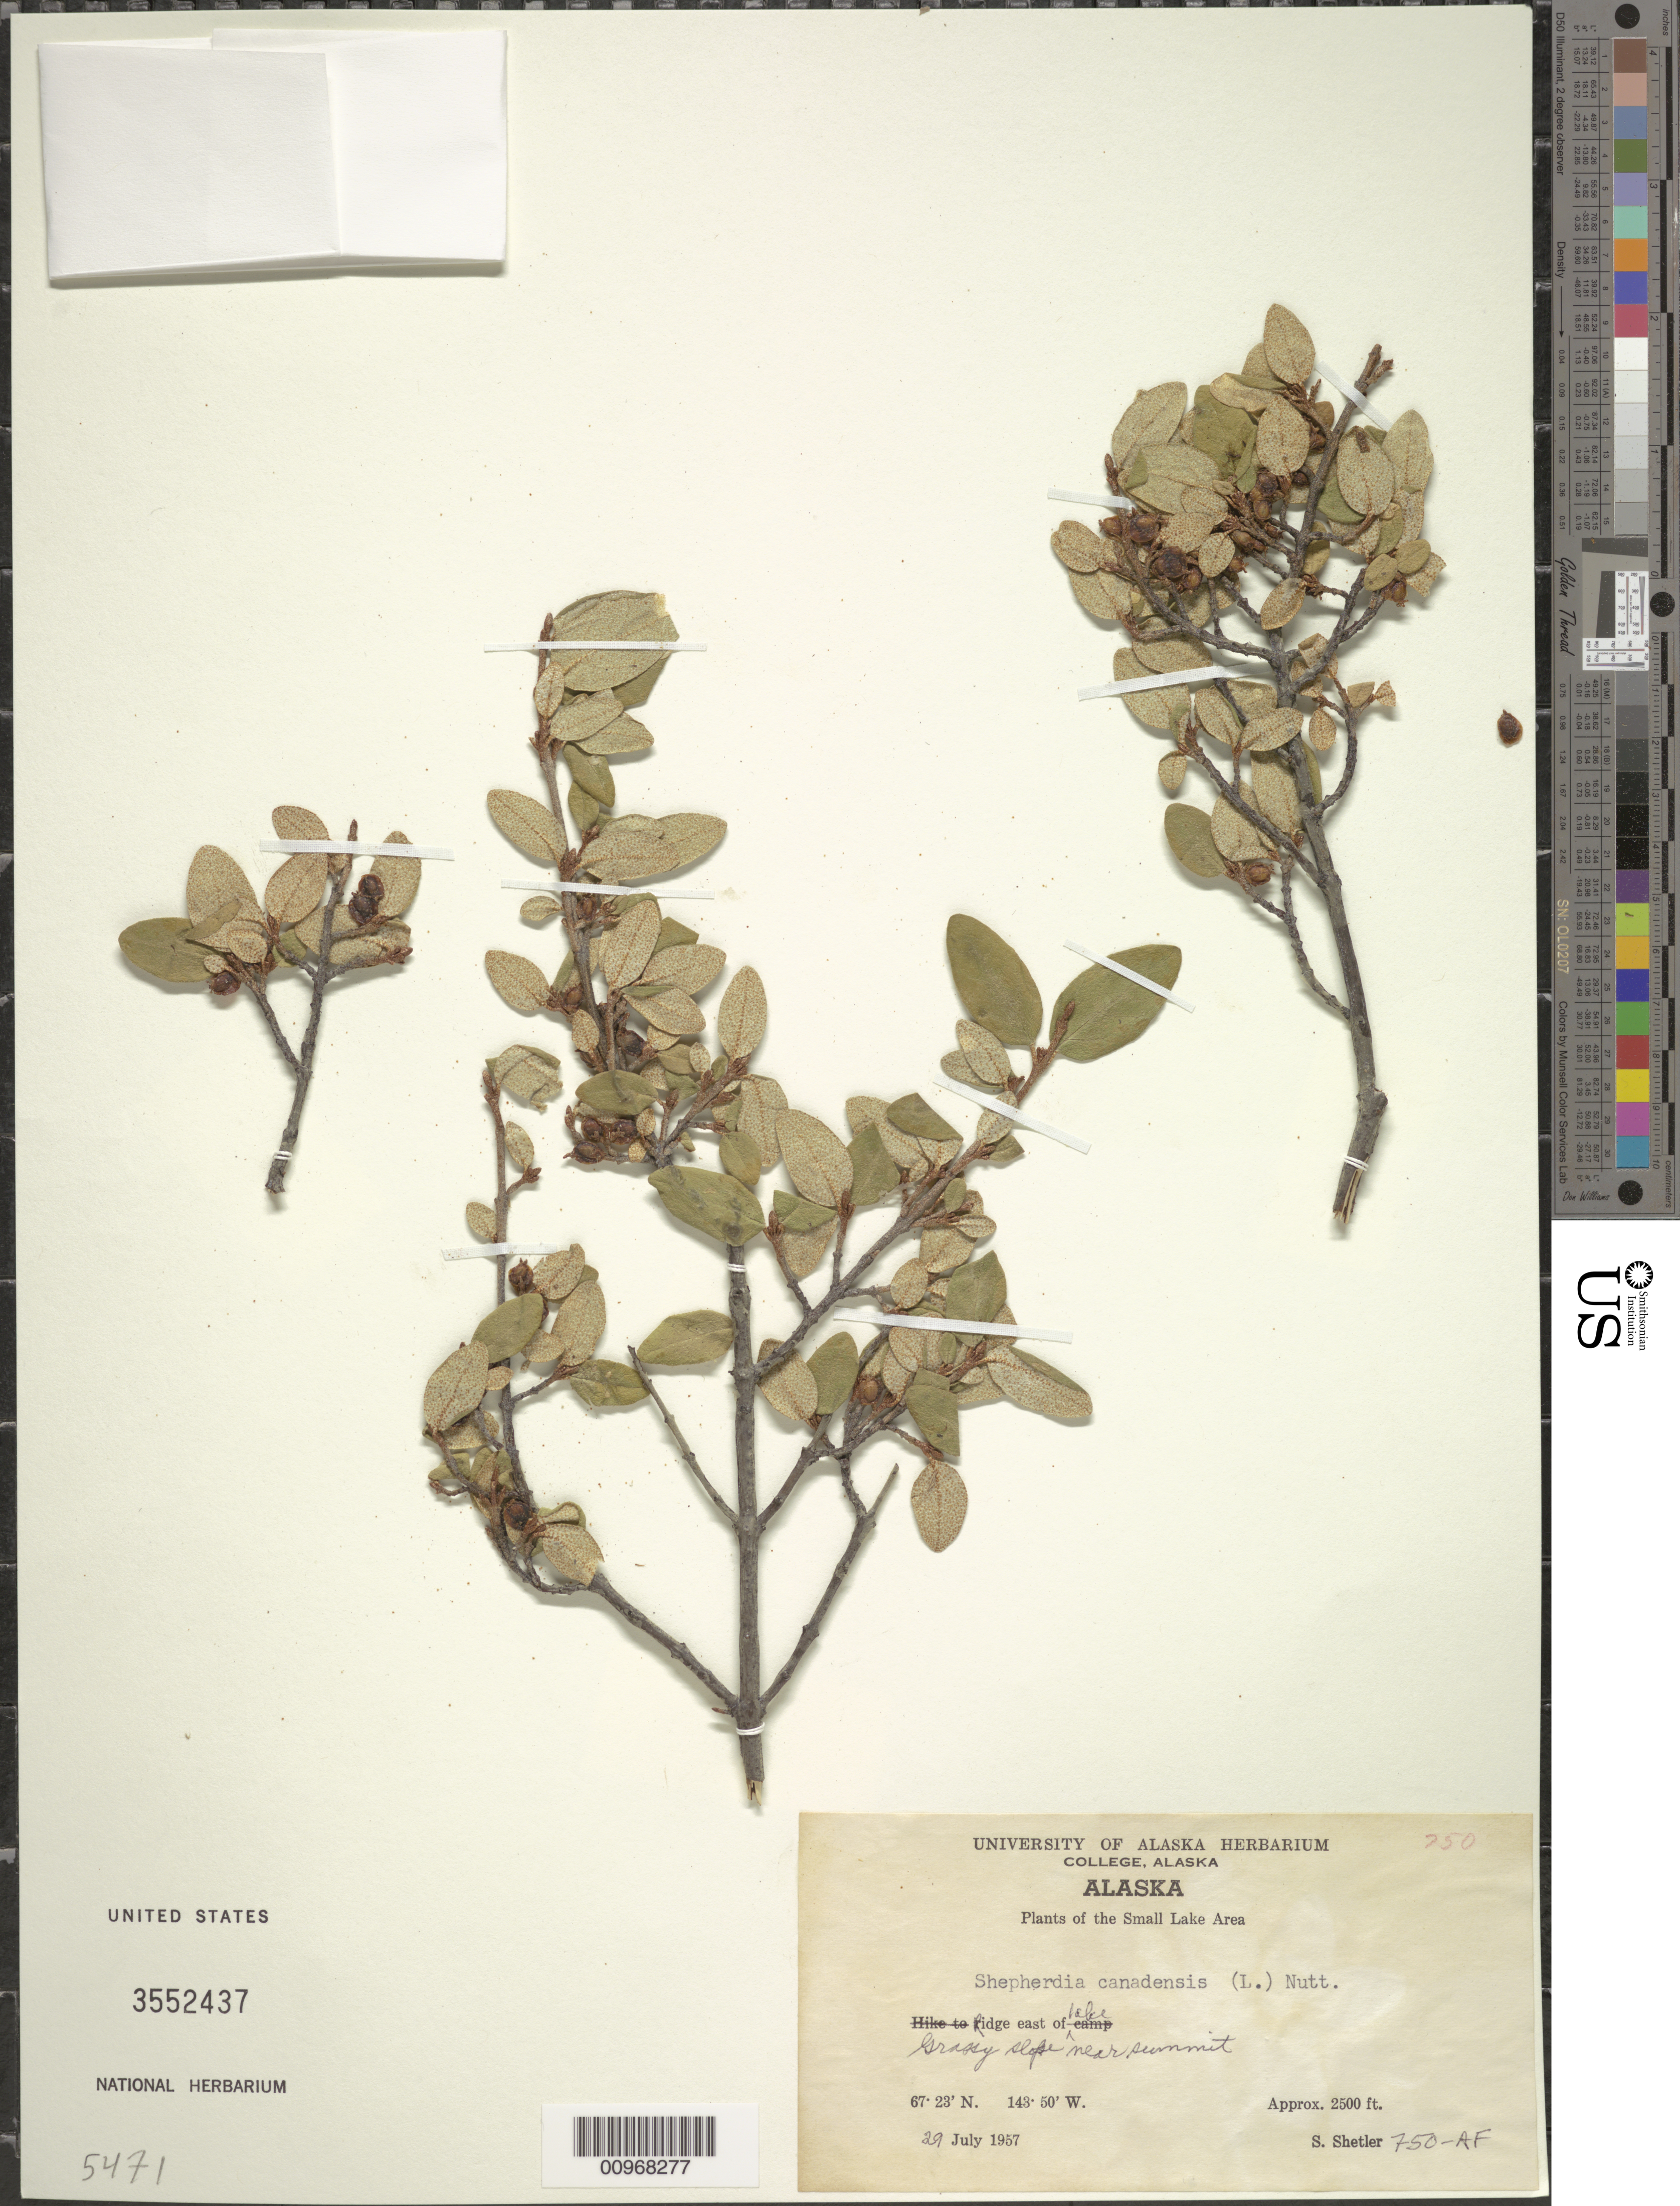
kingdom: Plantae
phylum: Tracheophyta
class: Magnoliopsida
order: Rosales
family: Elaeagnaceae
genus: Shepherdia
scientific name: Shepherdia canadensis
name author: (L.) Nutt.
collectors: S. Shetler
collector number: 750-AF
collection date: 1957-07-29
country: United States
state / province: Alaska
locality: The Small Lake Area, Ridge east of lake.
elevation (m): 762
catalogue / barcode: US 3552437